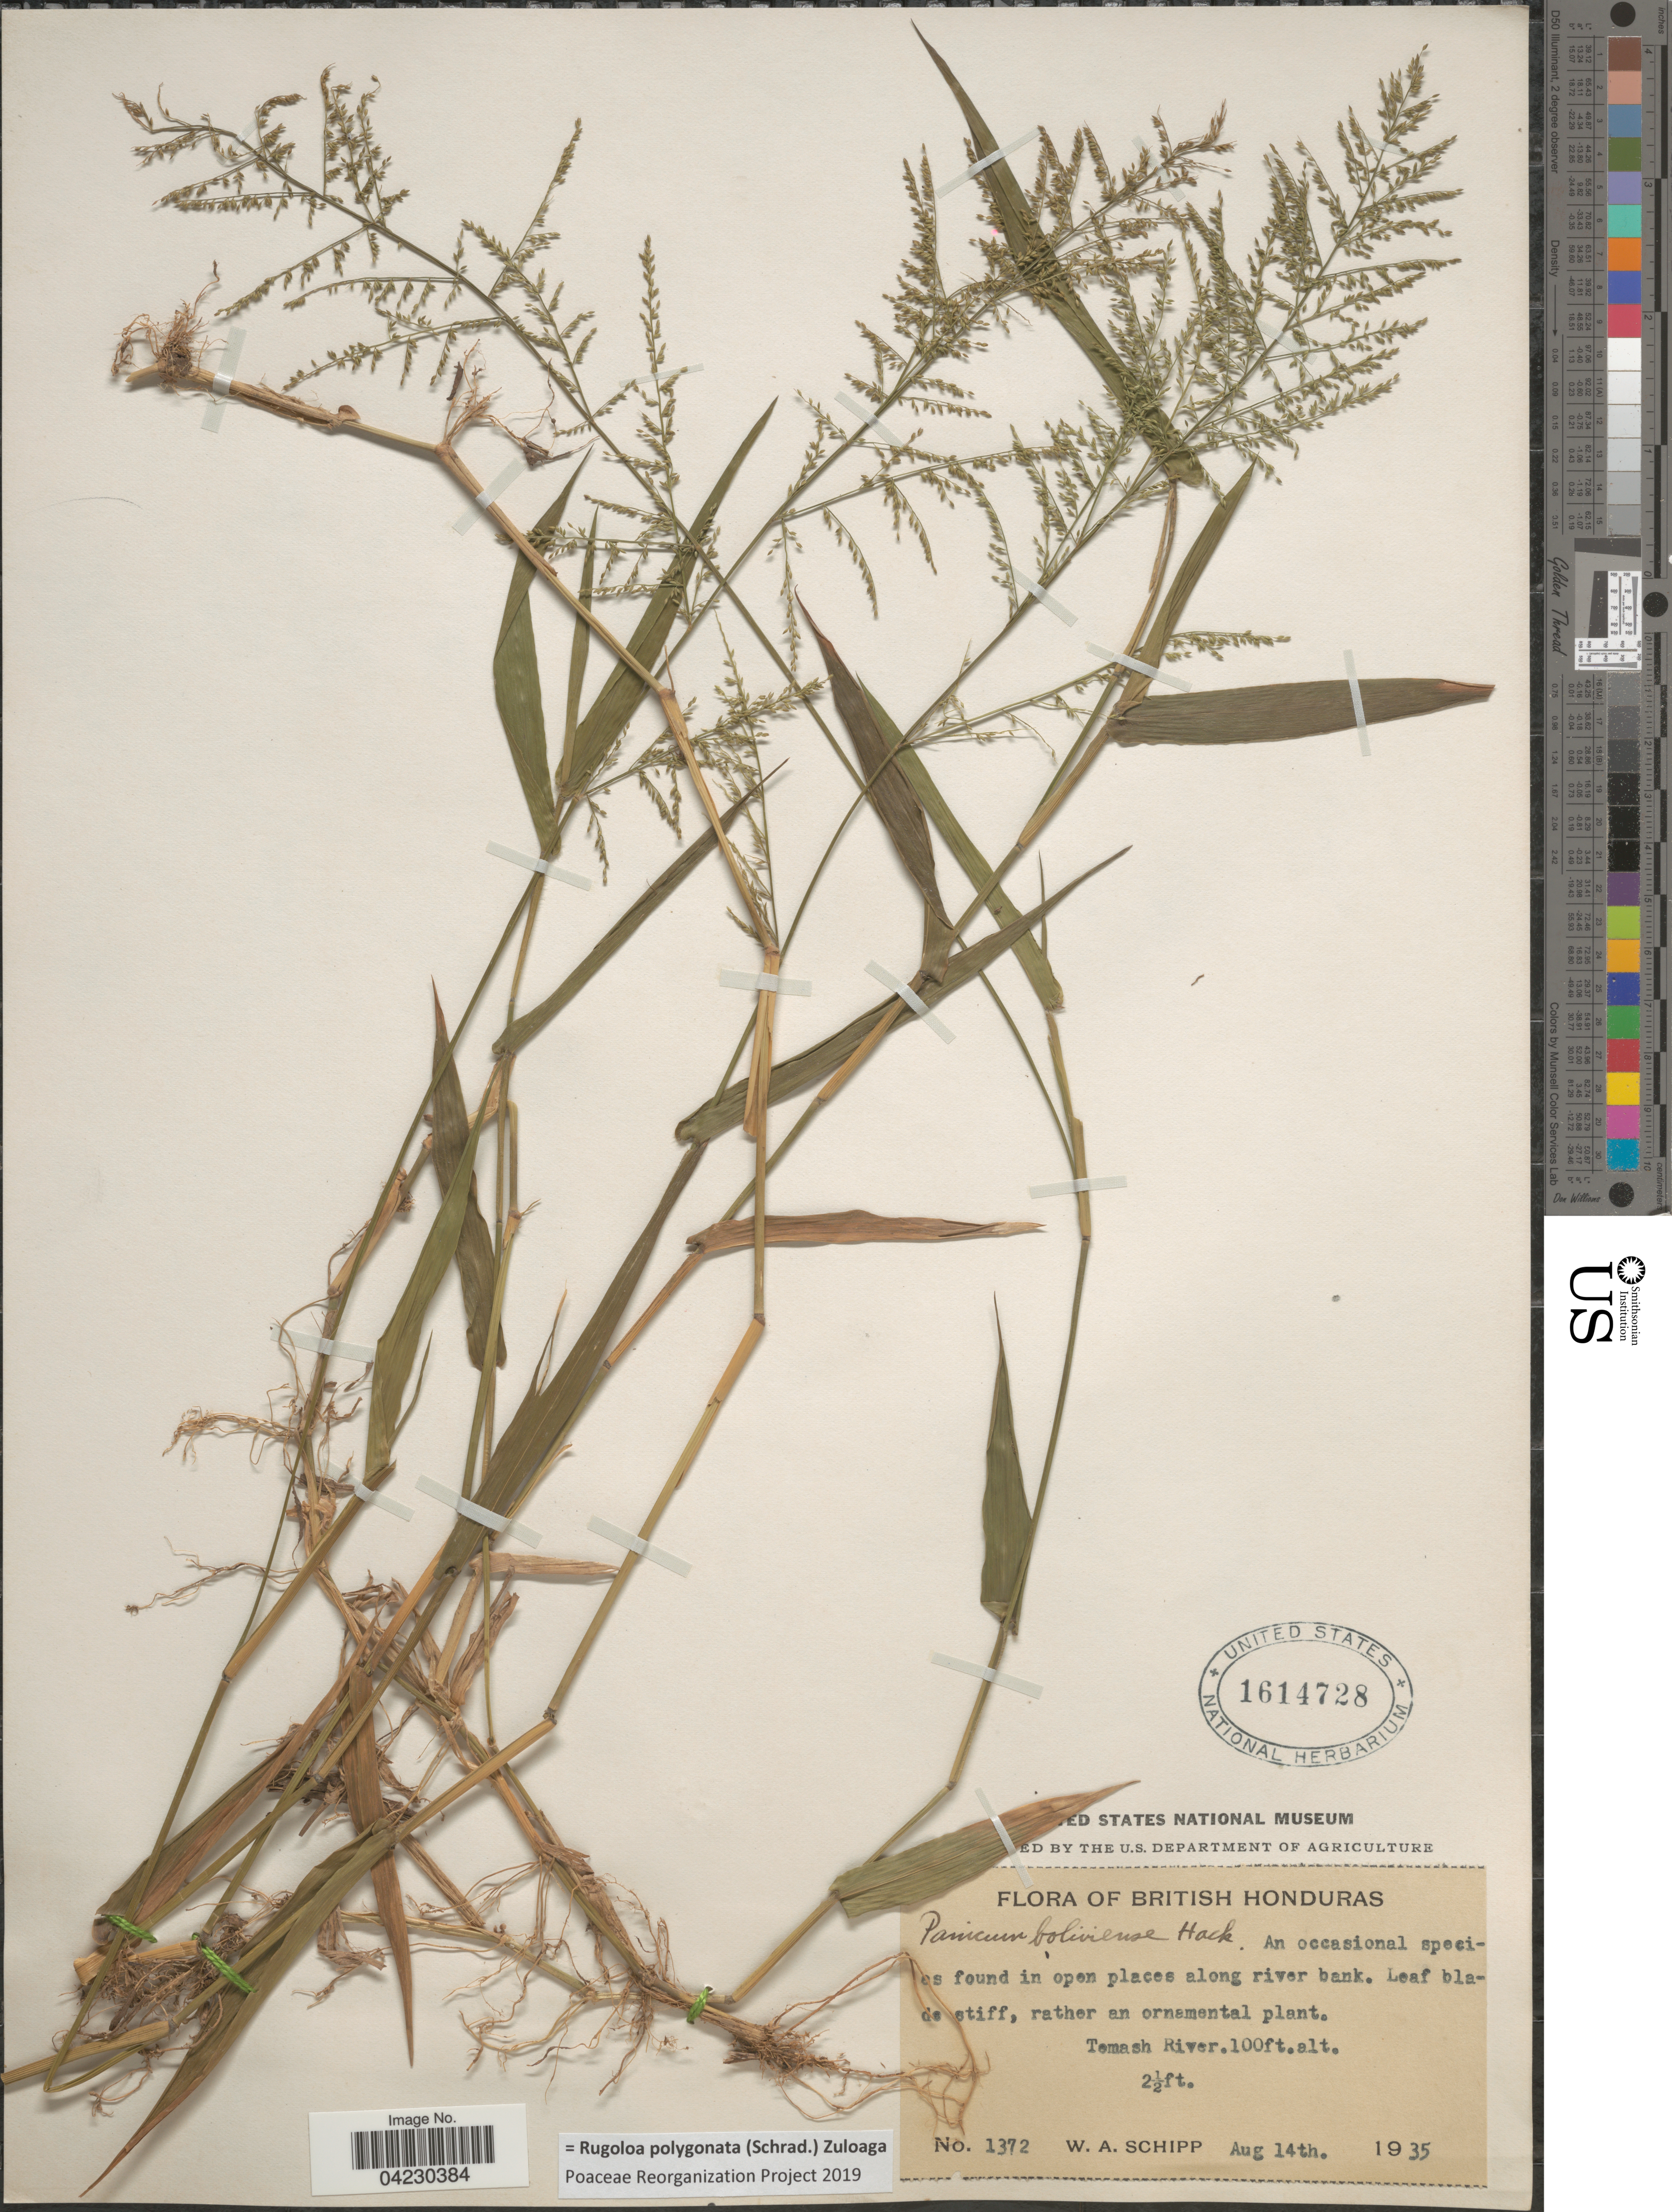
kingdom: Plantae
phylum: Tracheophyta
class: Liliopsida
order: Poales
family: Poaceae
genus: Rugoloa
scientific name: Rugoloa polygonata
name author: (Schrad.) Zuloaga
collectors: W. Schipp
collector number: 1372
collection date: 1935-08-14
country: Belize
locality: British Honduras. Temash River.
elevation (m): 30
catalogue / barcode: US 1614728